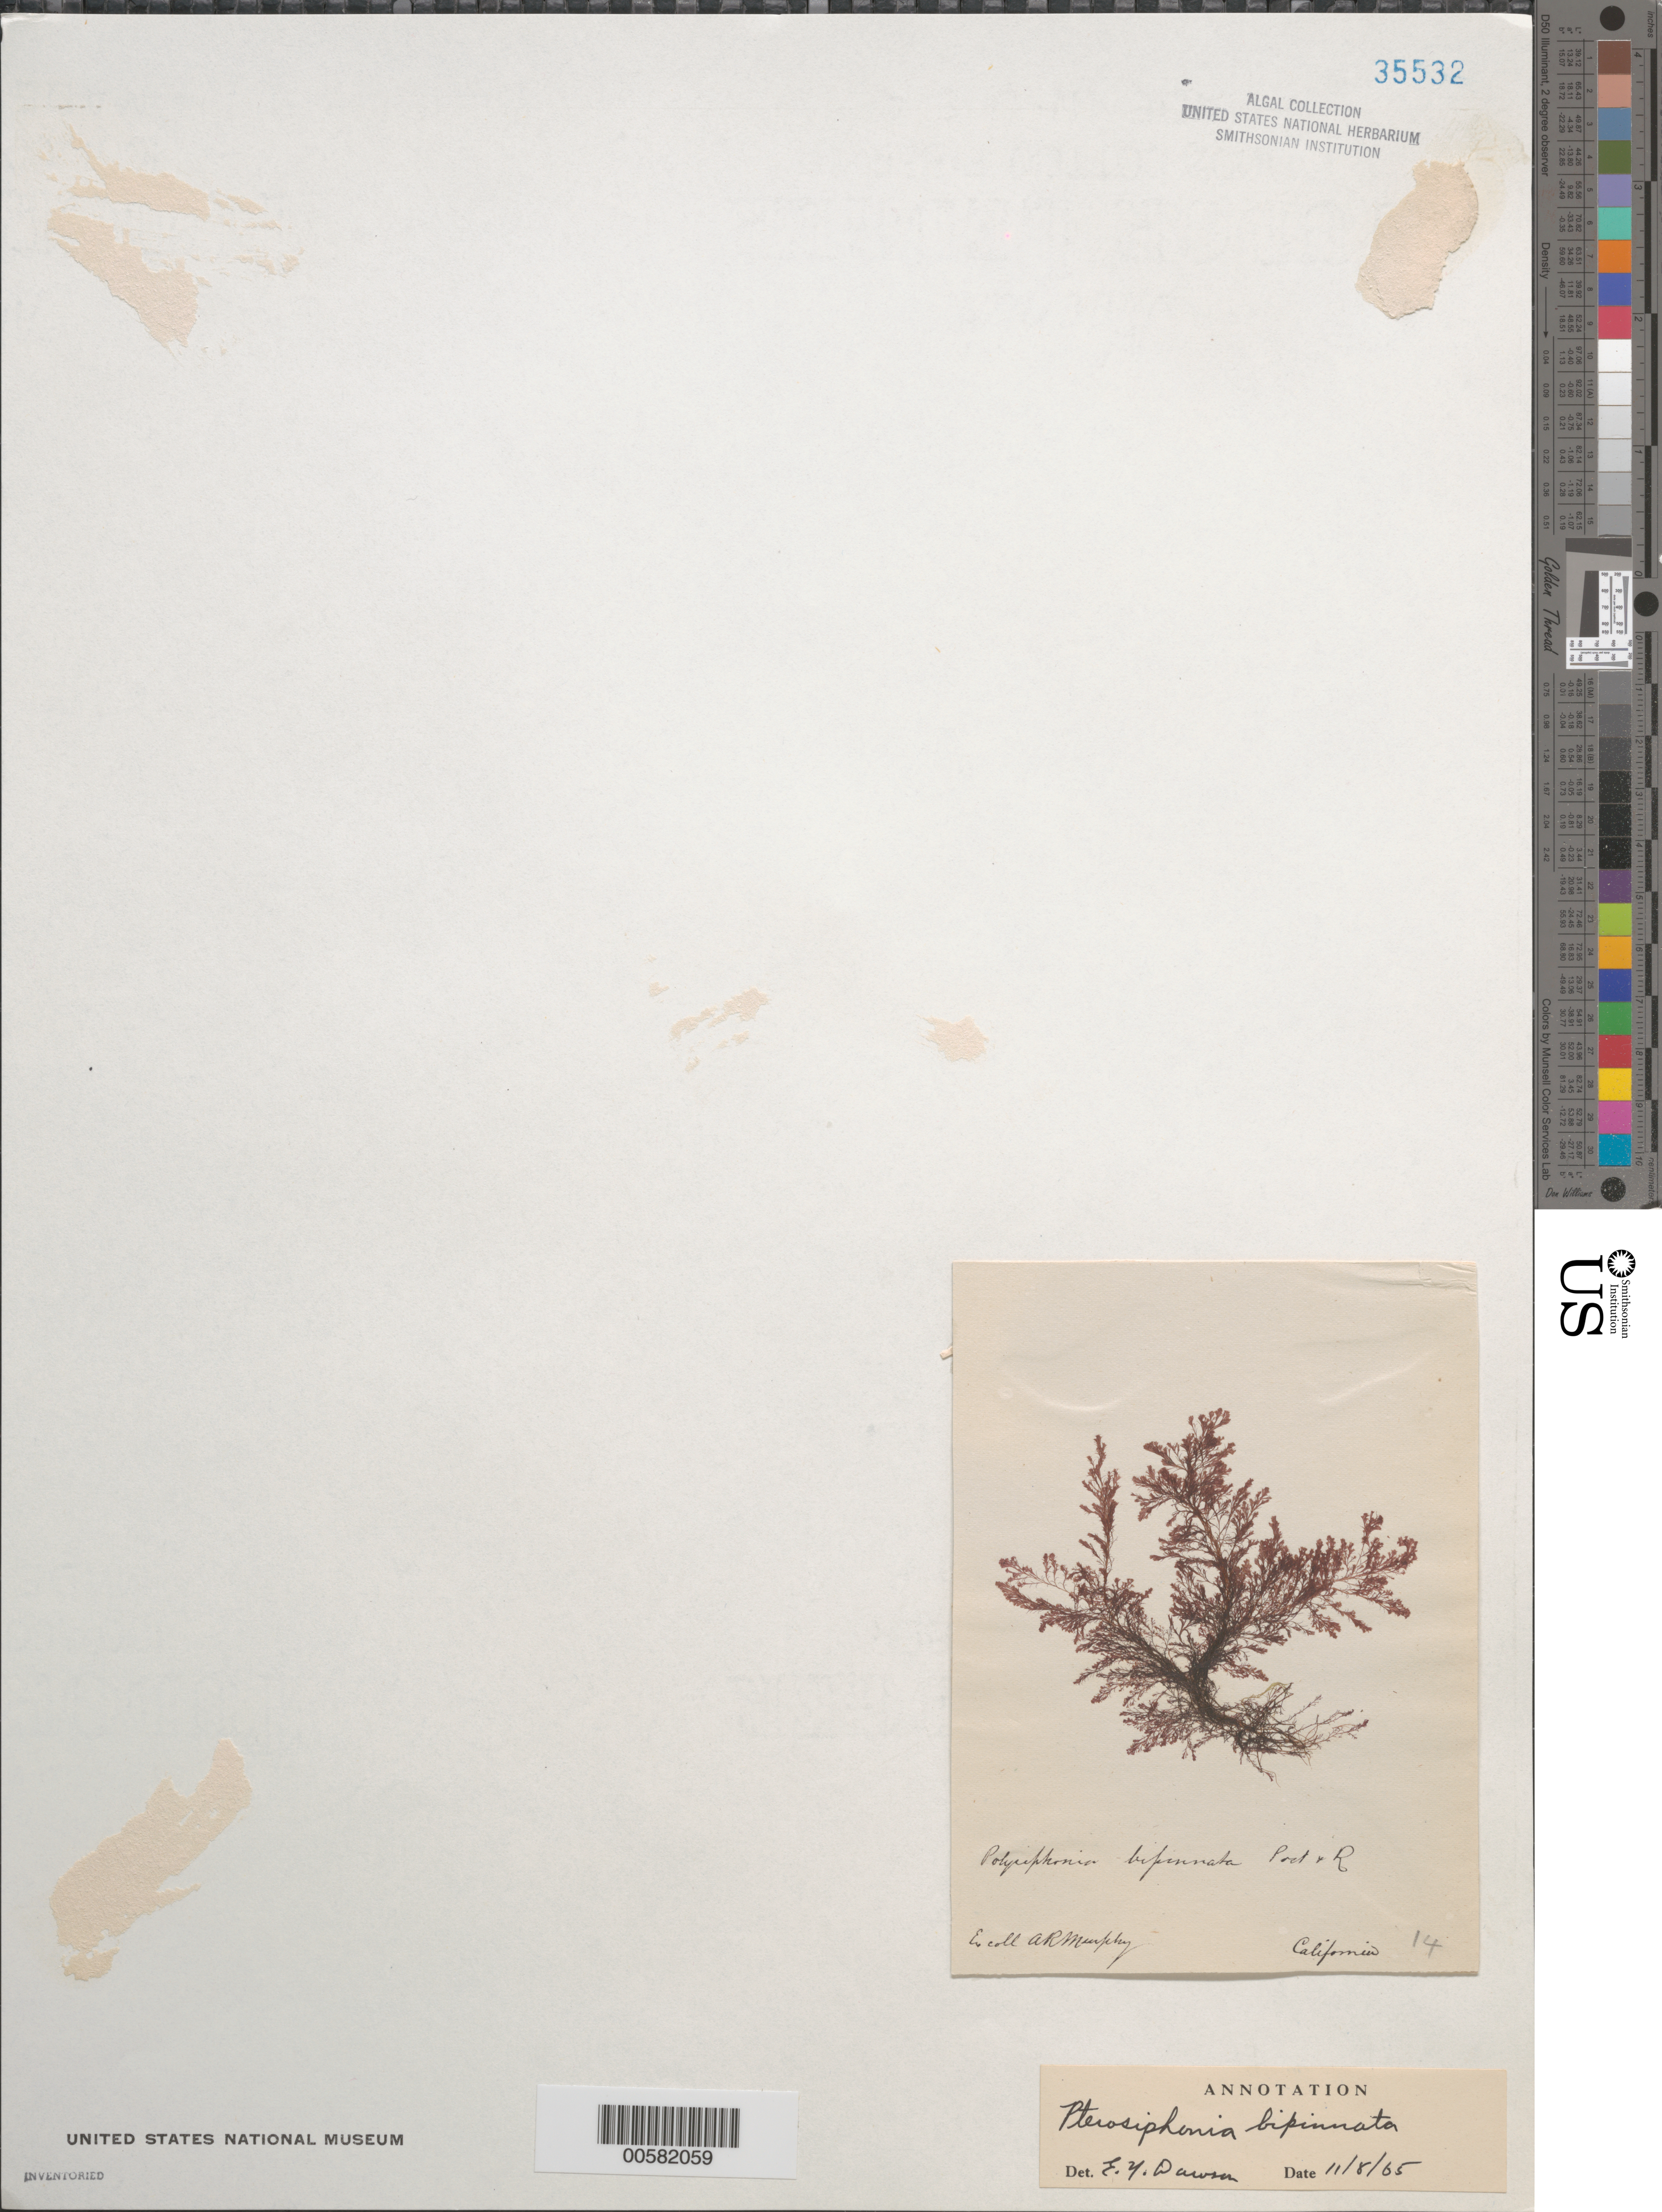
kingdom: Plantae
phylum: Rhodophyta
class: Florideophyceae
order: Ceramiales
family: Rhodomelaceae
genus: Savoiea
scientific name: Savoiea bipinnata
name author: (Postels & Rupr.) M.J. Wynne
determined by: Algae name updating Project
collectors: A. Murphy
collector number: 14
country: United States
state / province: California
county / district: San Diego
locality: False Bay, San Diego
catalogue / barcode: US 35532